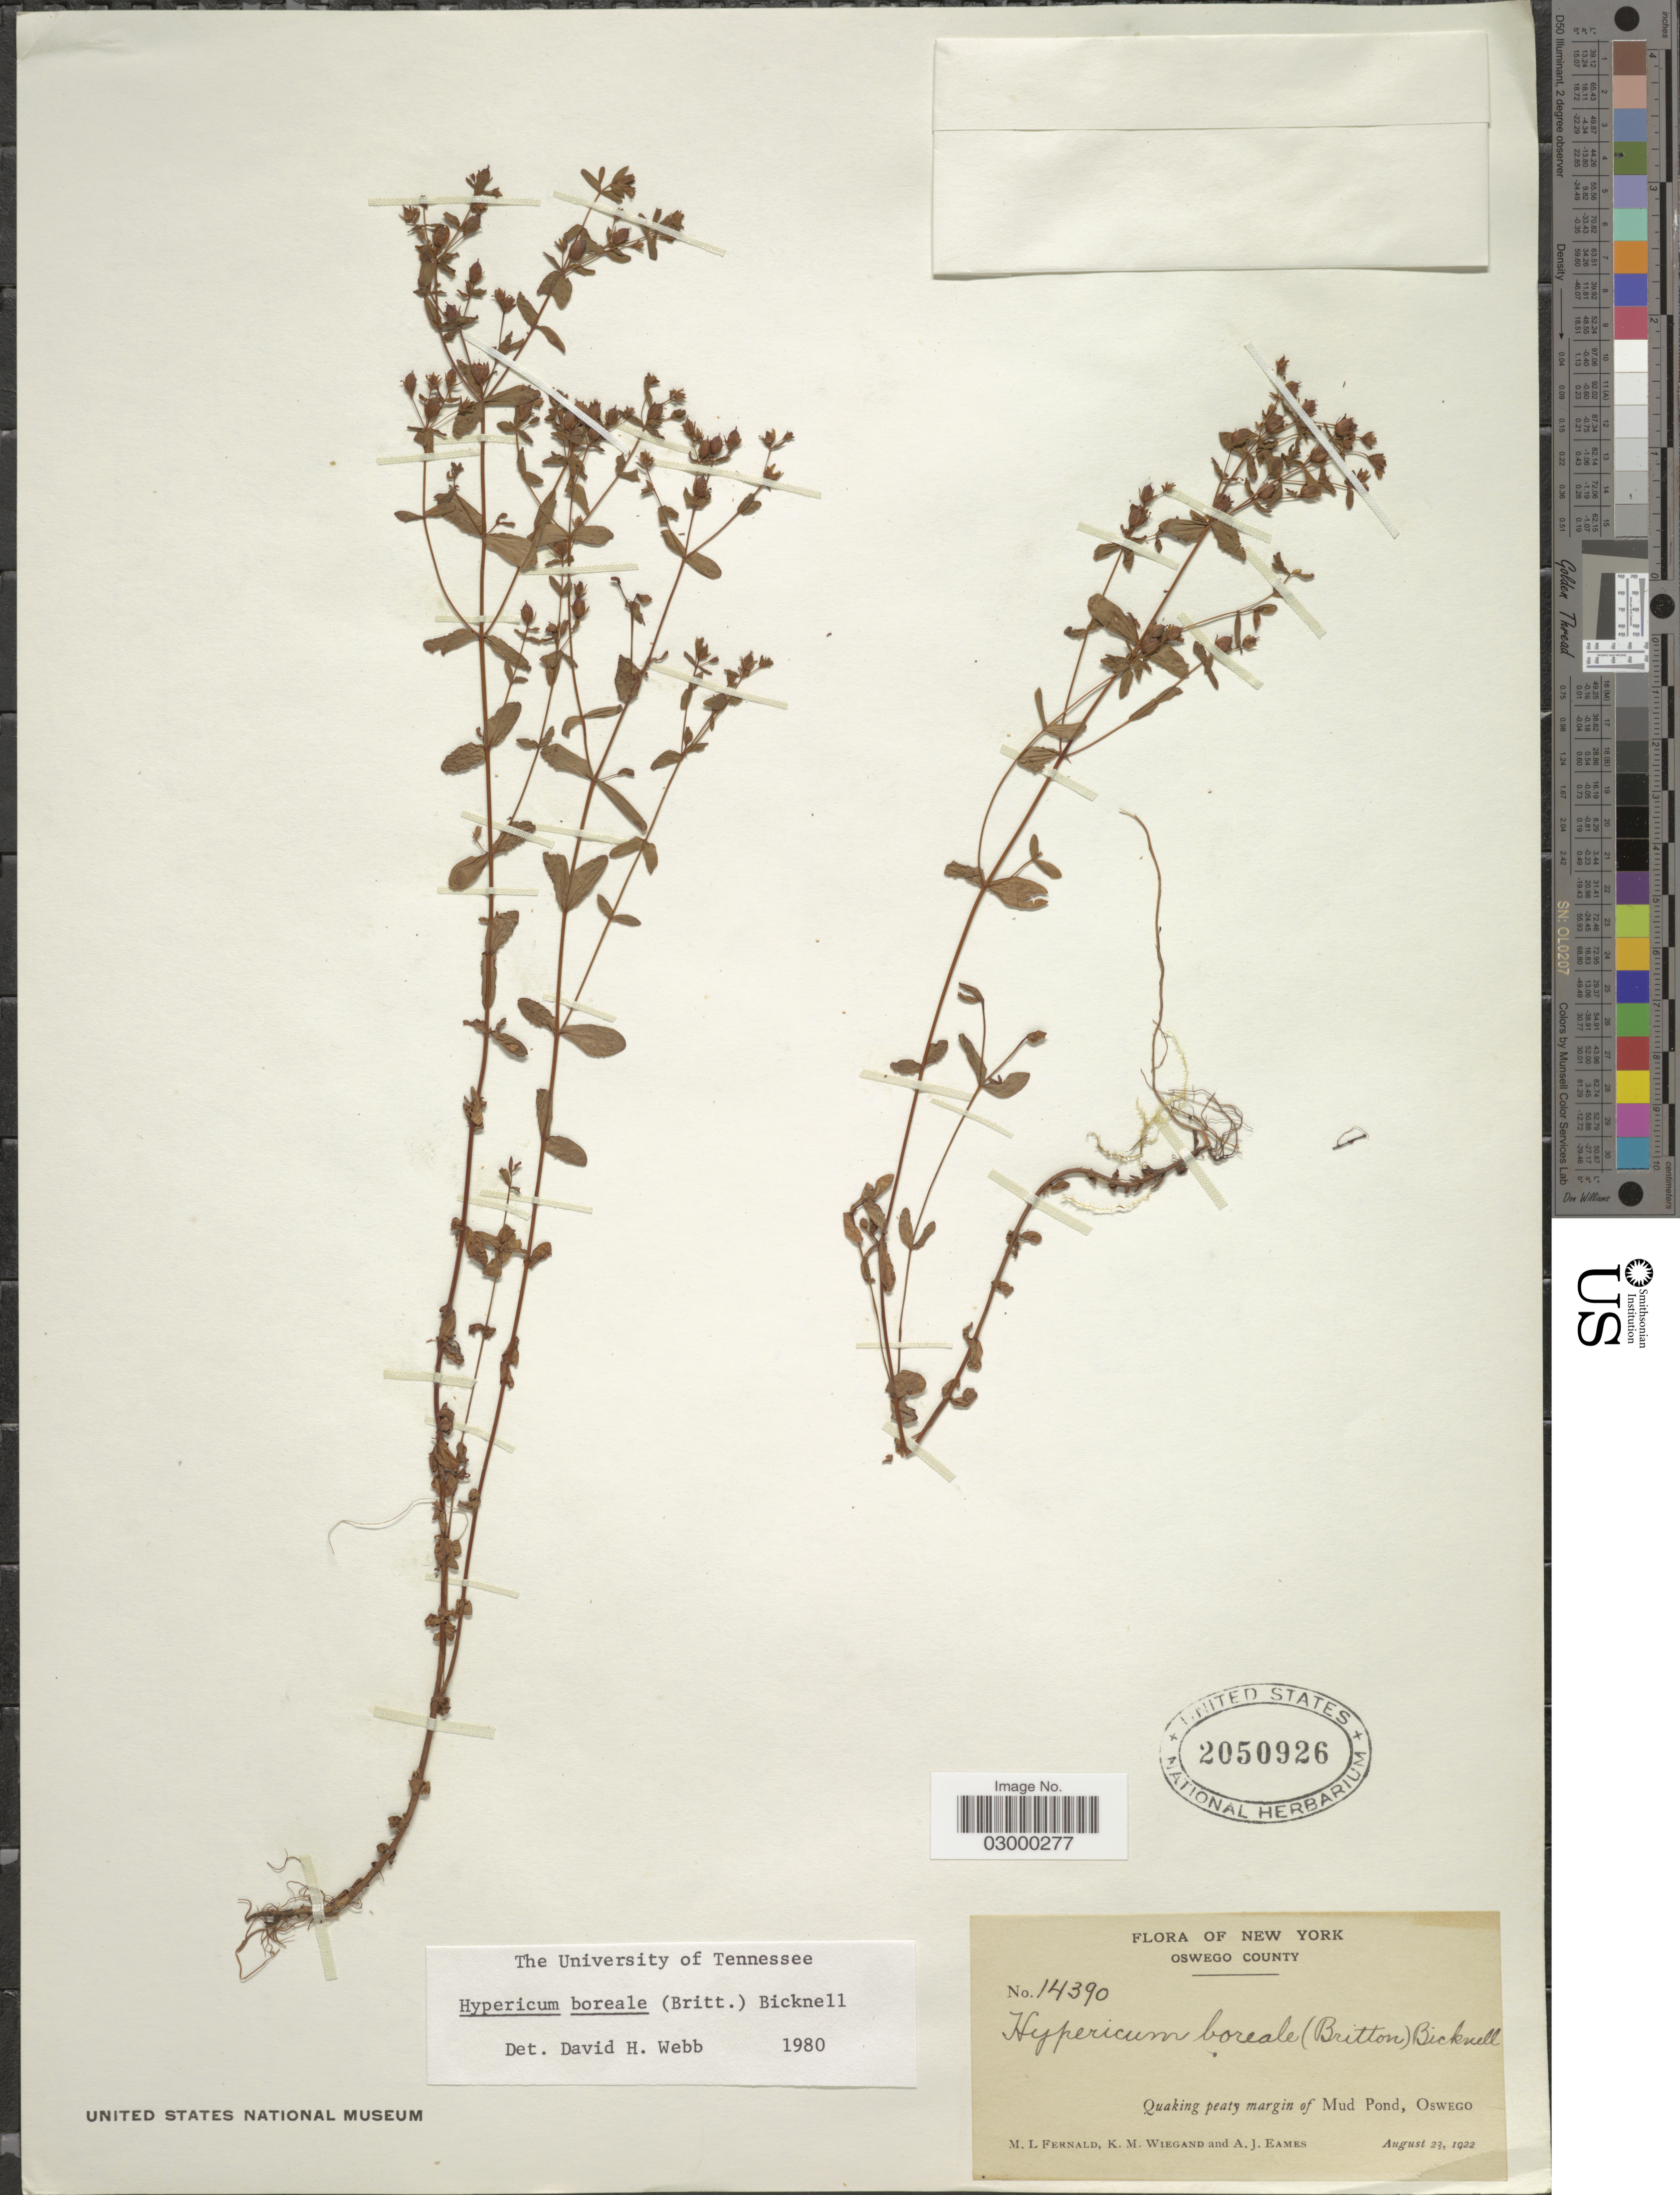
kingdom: Plantae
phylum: Tracheophyta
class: Magnoliopsida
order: Malpighiales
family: Hypericaceae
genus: Hypericum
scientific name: Hypericum boreale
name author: (Britton) E.P. Bicknell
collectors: M. L. Fernald, K. M. Wiegand & A. J. Eames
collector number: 14390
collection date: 1922-08-23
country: United States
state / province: New York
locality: Oswego County, Quaking peaty margin of Mud Pond, Oswego.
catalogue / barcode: US 2050926